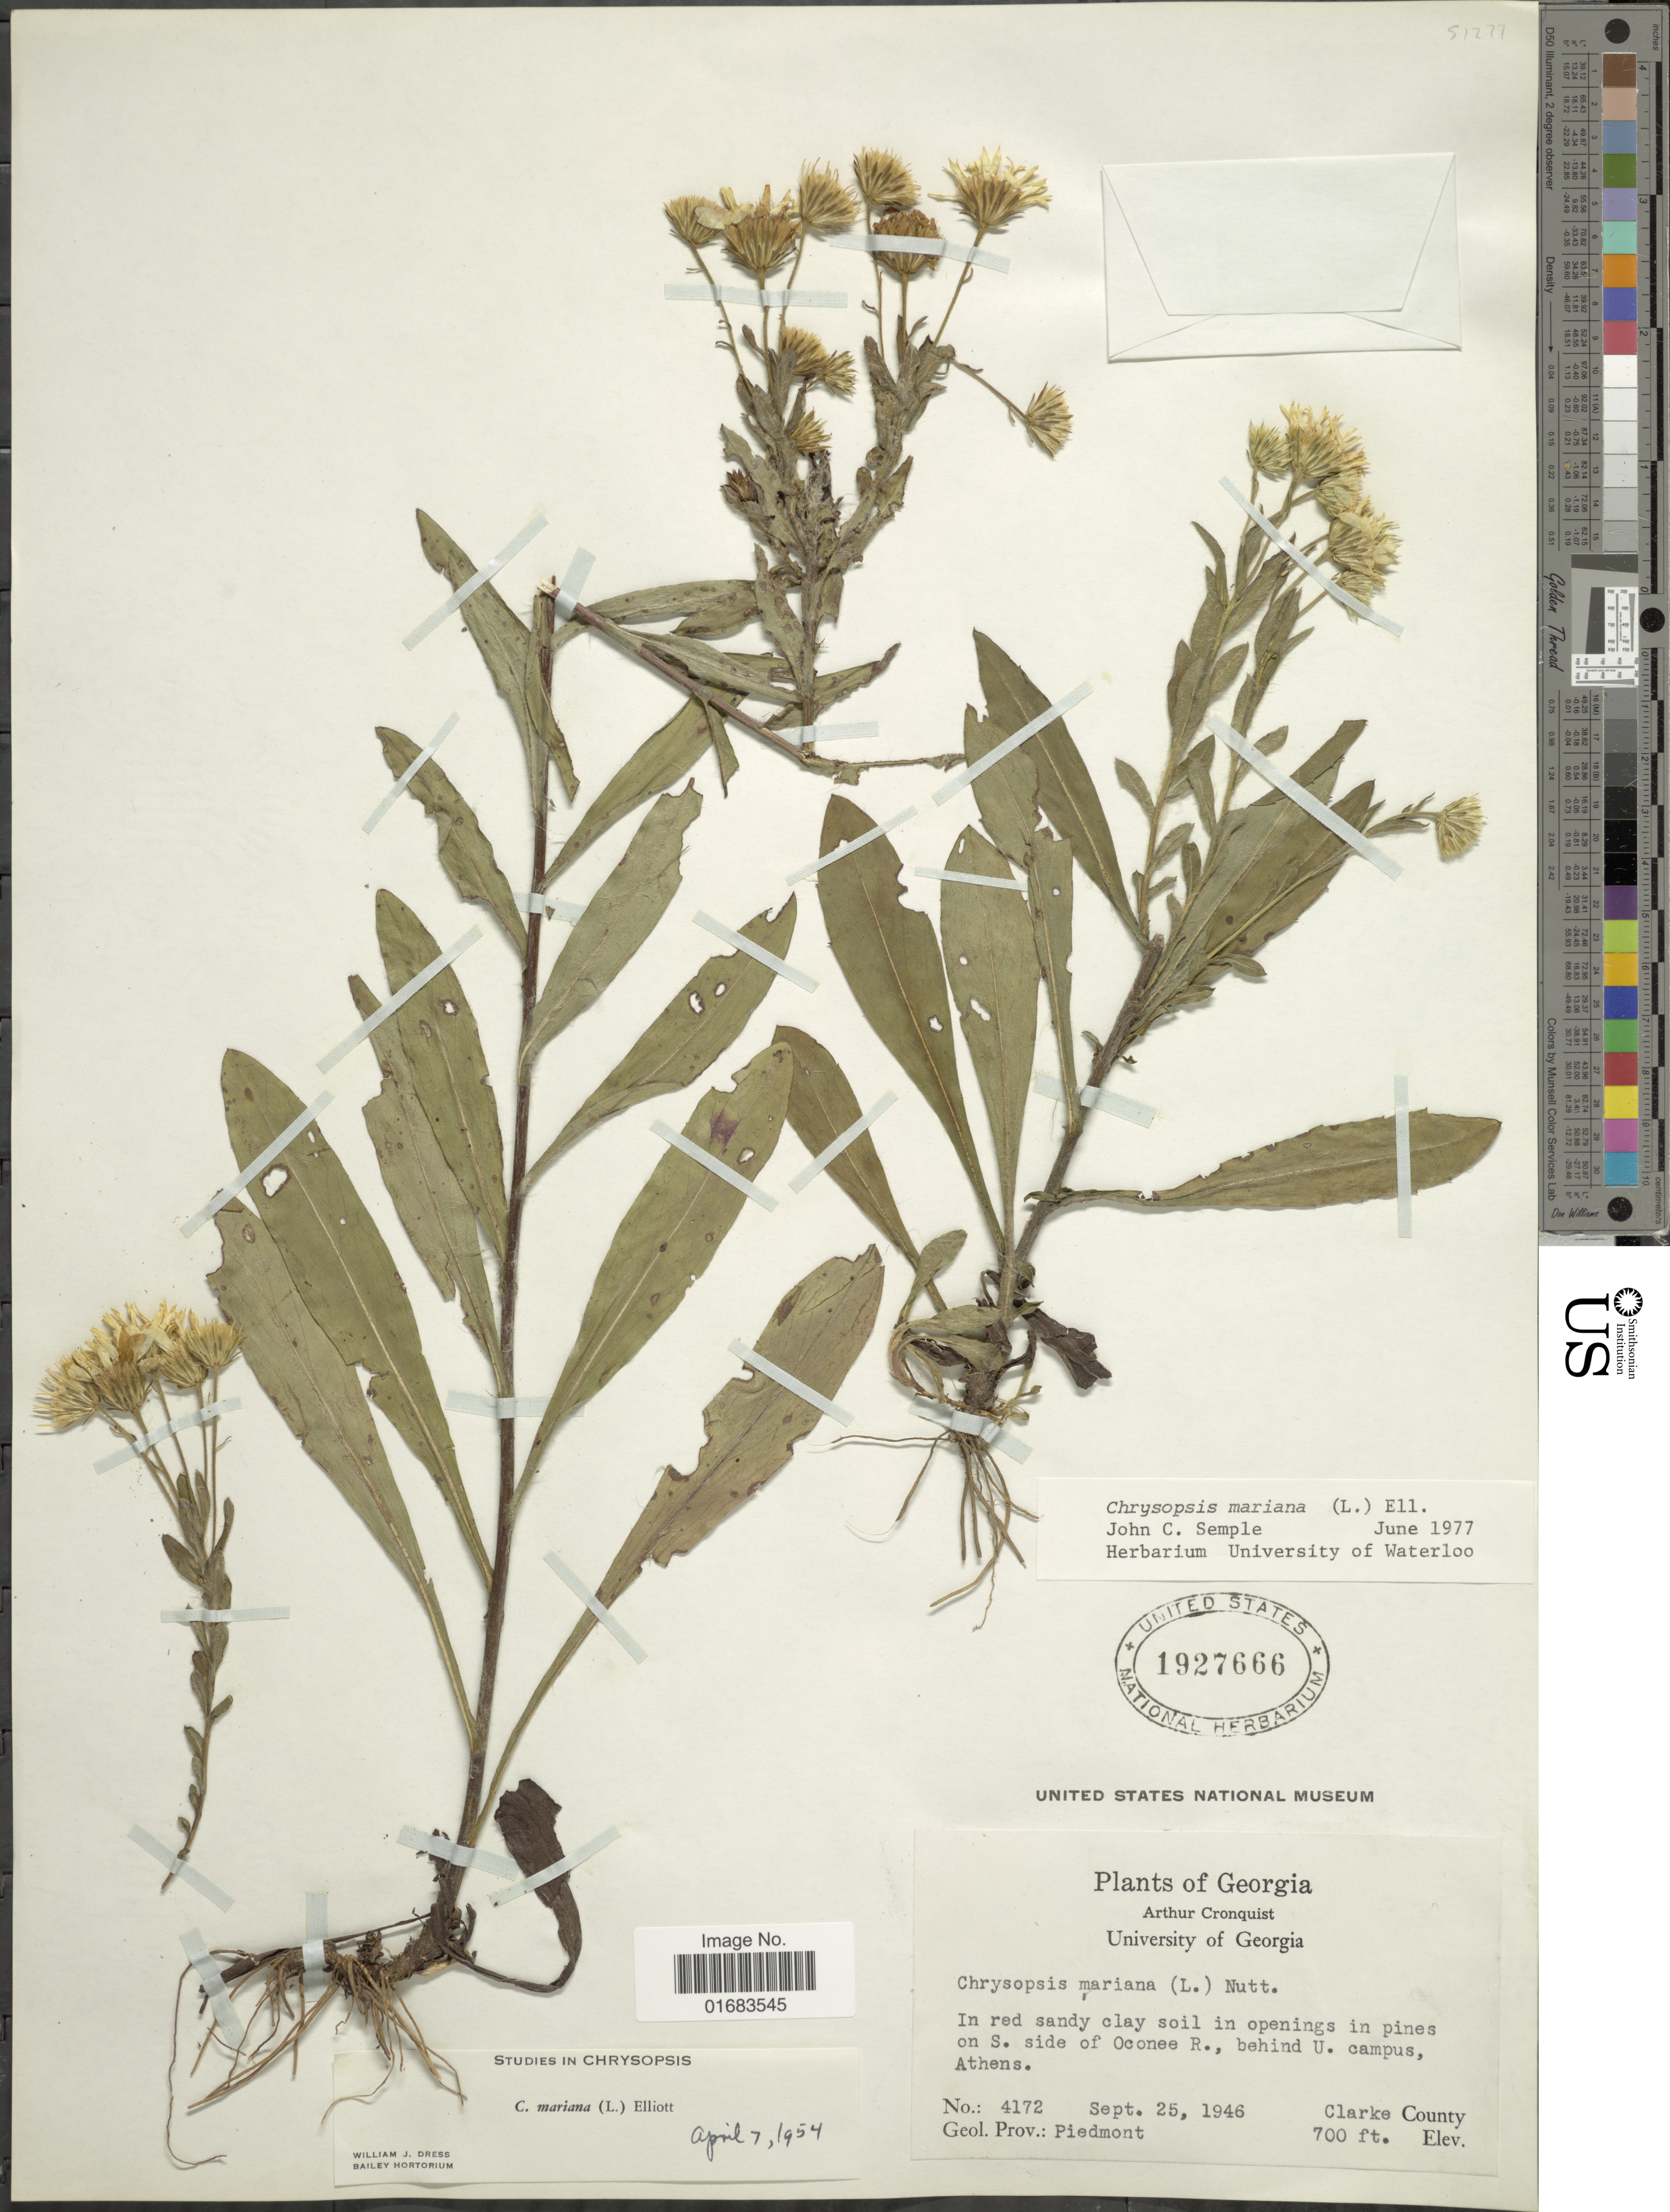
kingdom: Plantae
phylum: Tracheophyta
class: Magnoliopsida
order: Asterales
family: Asteraceae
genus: Chrysopsis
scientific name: Chrysopsis mariana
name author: (L.) Elliott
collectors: A. J. Cronquist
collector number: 4172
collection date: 1946-09-25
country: United States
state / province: Georgia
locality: In pines on S. side of Oconee R., behind U. campus Athens, Clarke County, Geol, Prov, Piemont.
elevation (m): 213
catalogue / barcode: US 1927666